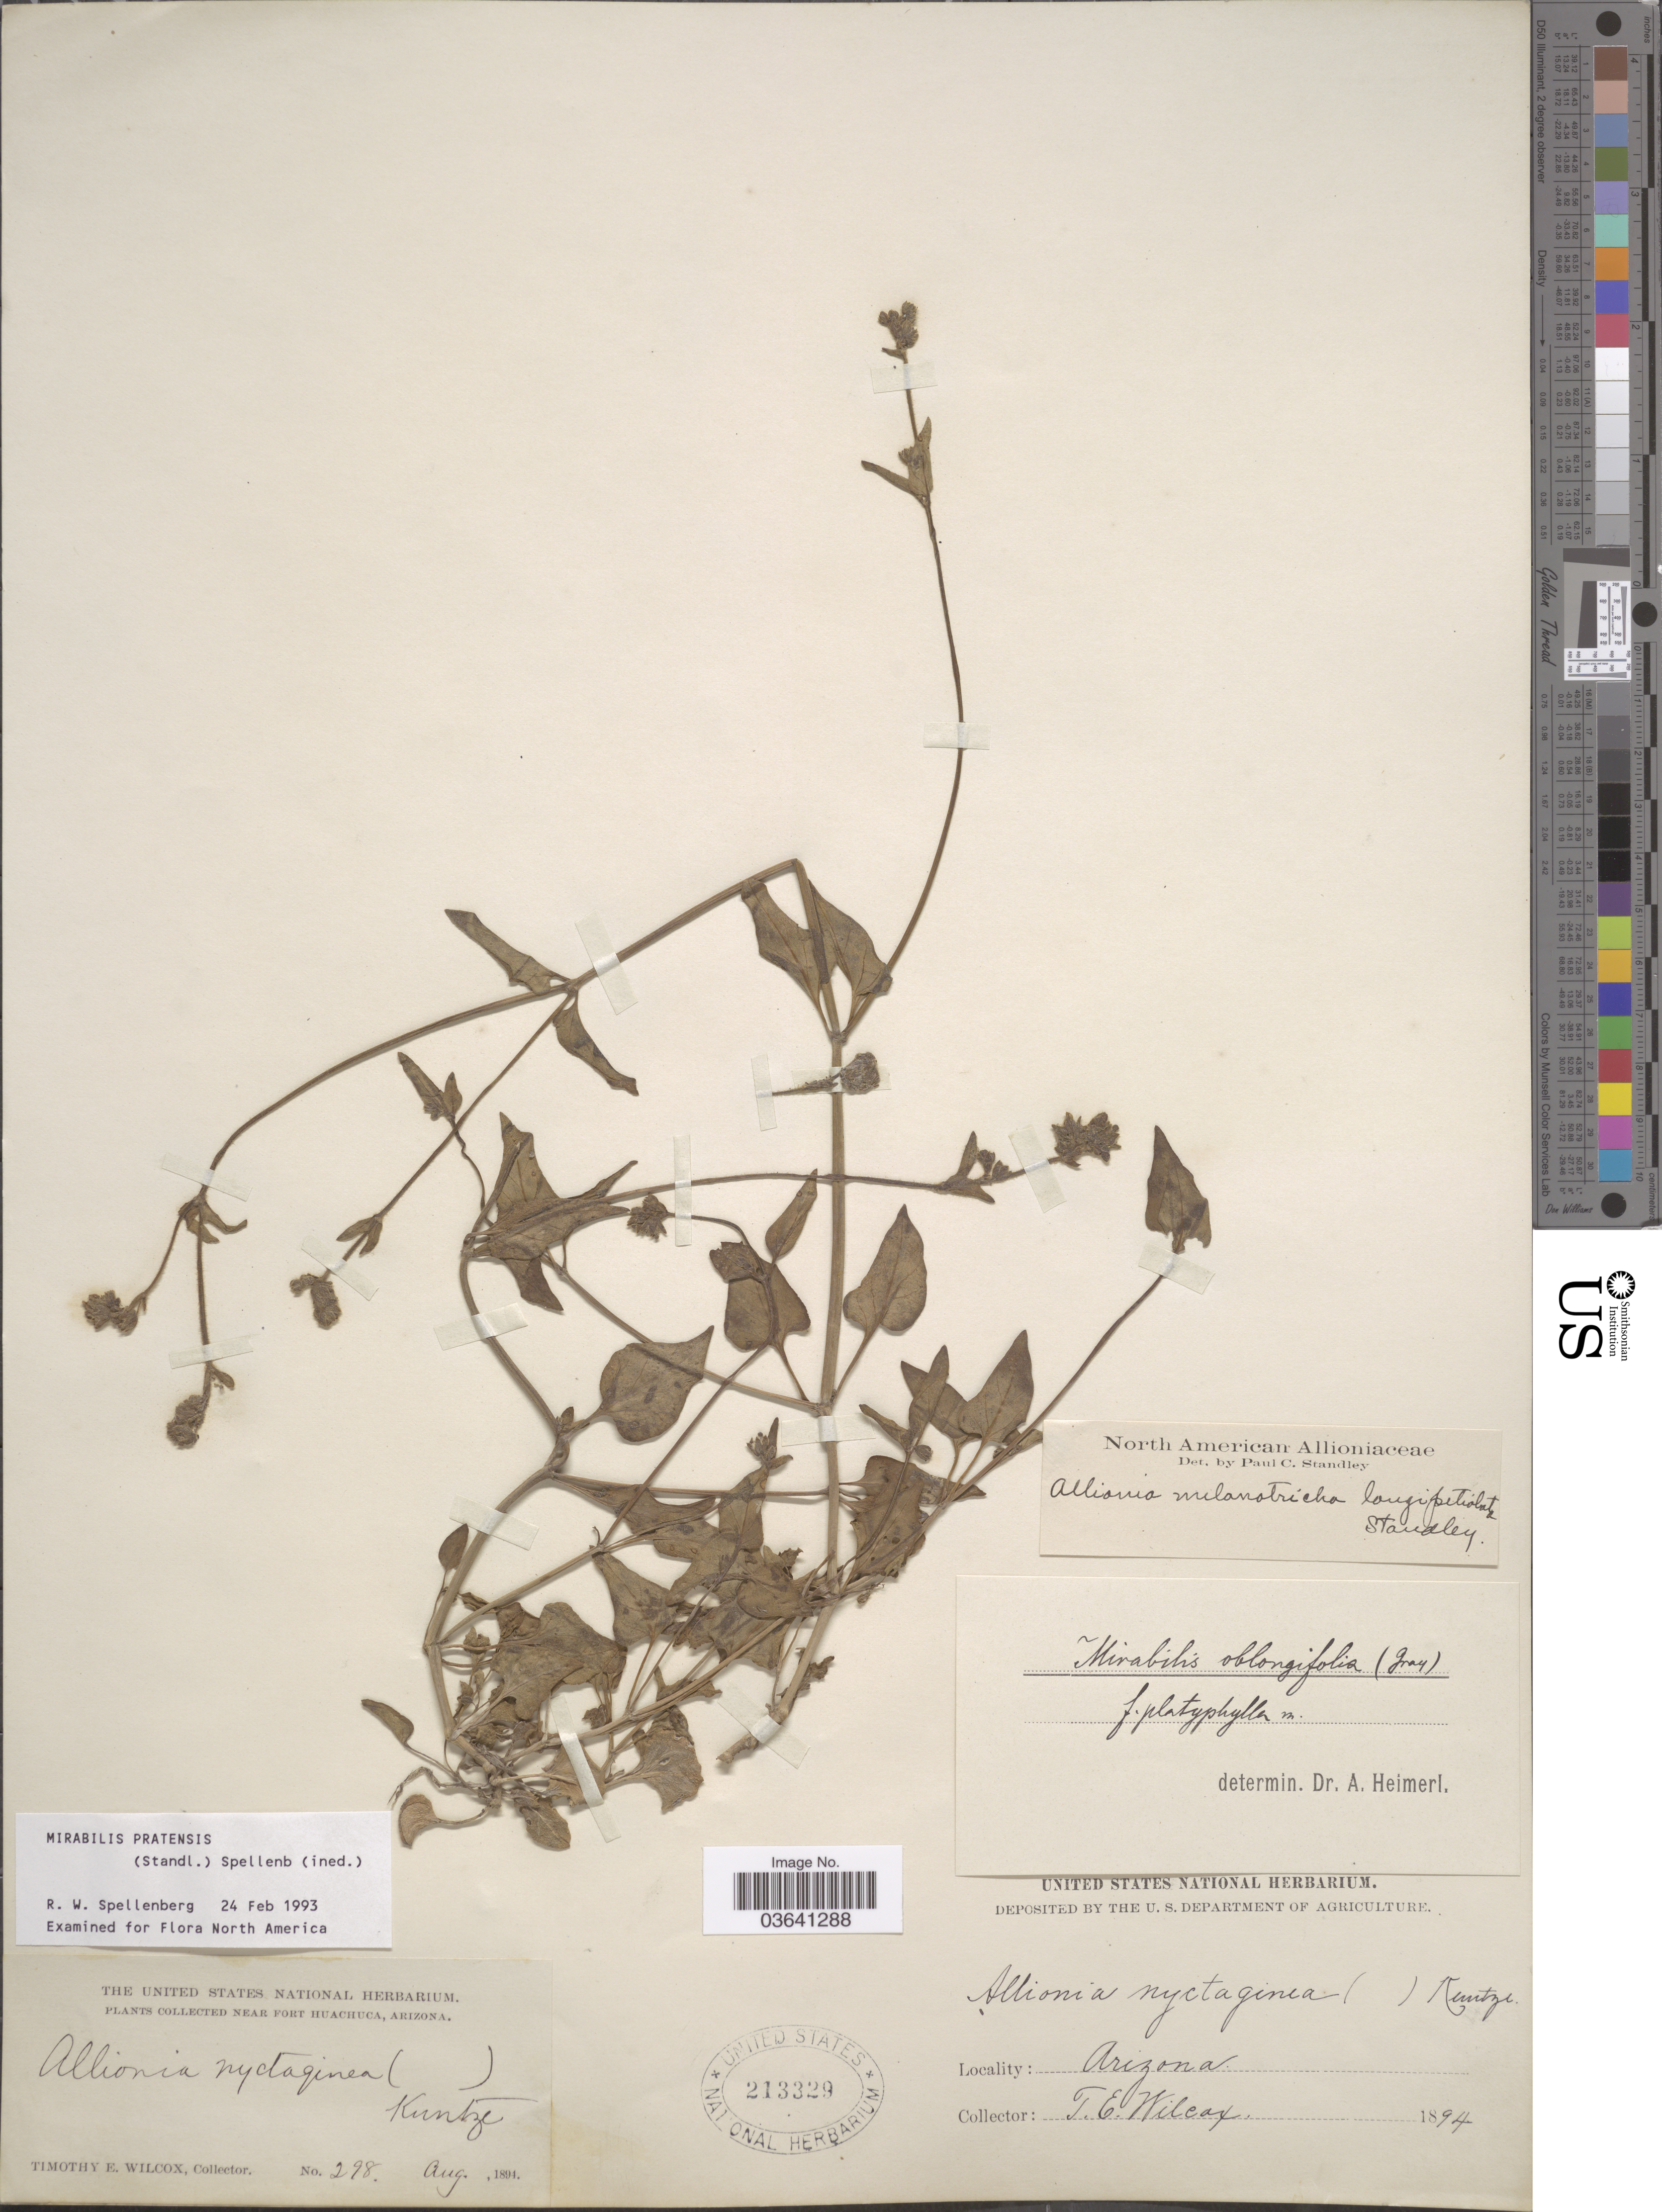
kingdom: Plantae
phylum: Tracheophyta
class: Magnoliopsida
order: Caryophyllales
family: Nyctaginaceae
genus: Mirabilis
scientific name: Mirabilis pratensis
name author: (Standl.) Spellenb.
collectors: T. E. Wilcox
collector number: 298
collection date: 1894-08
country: United States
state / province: Arizona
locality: Near Fort Huachuca.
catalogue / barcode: US 213329